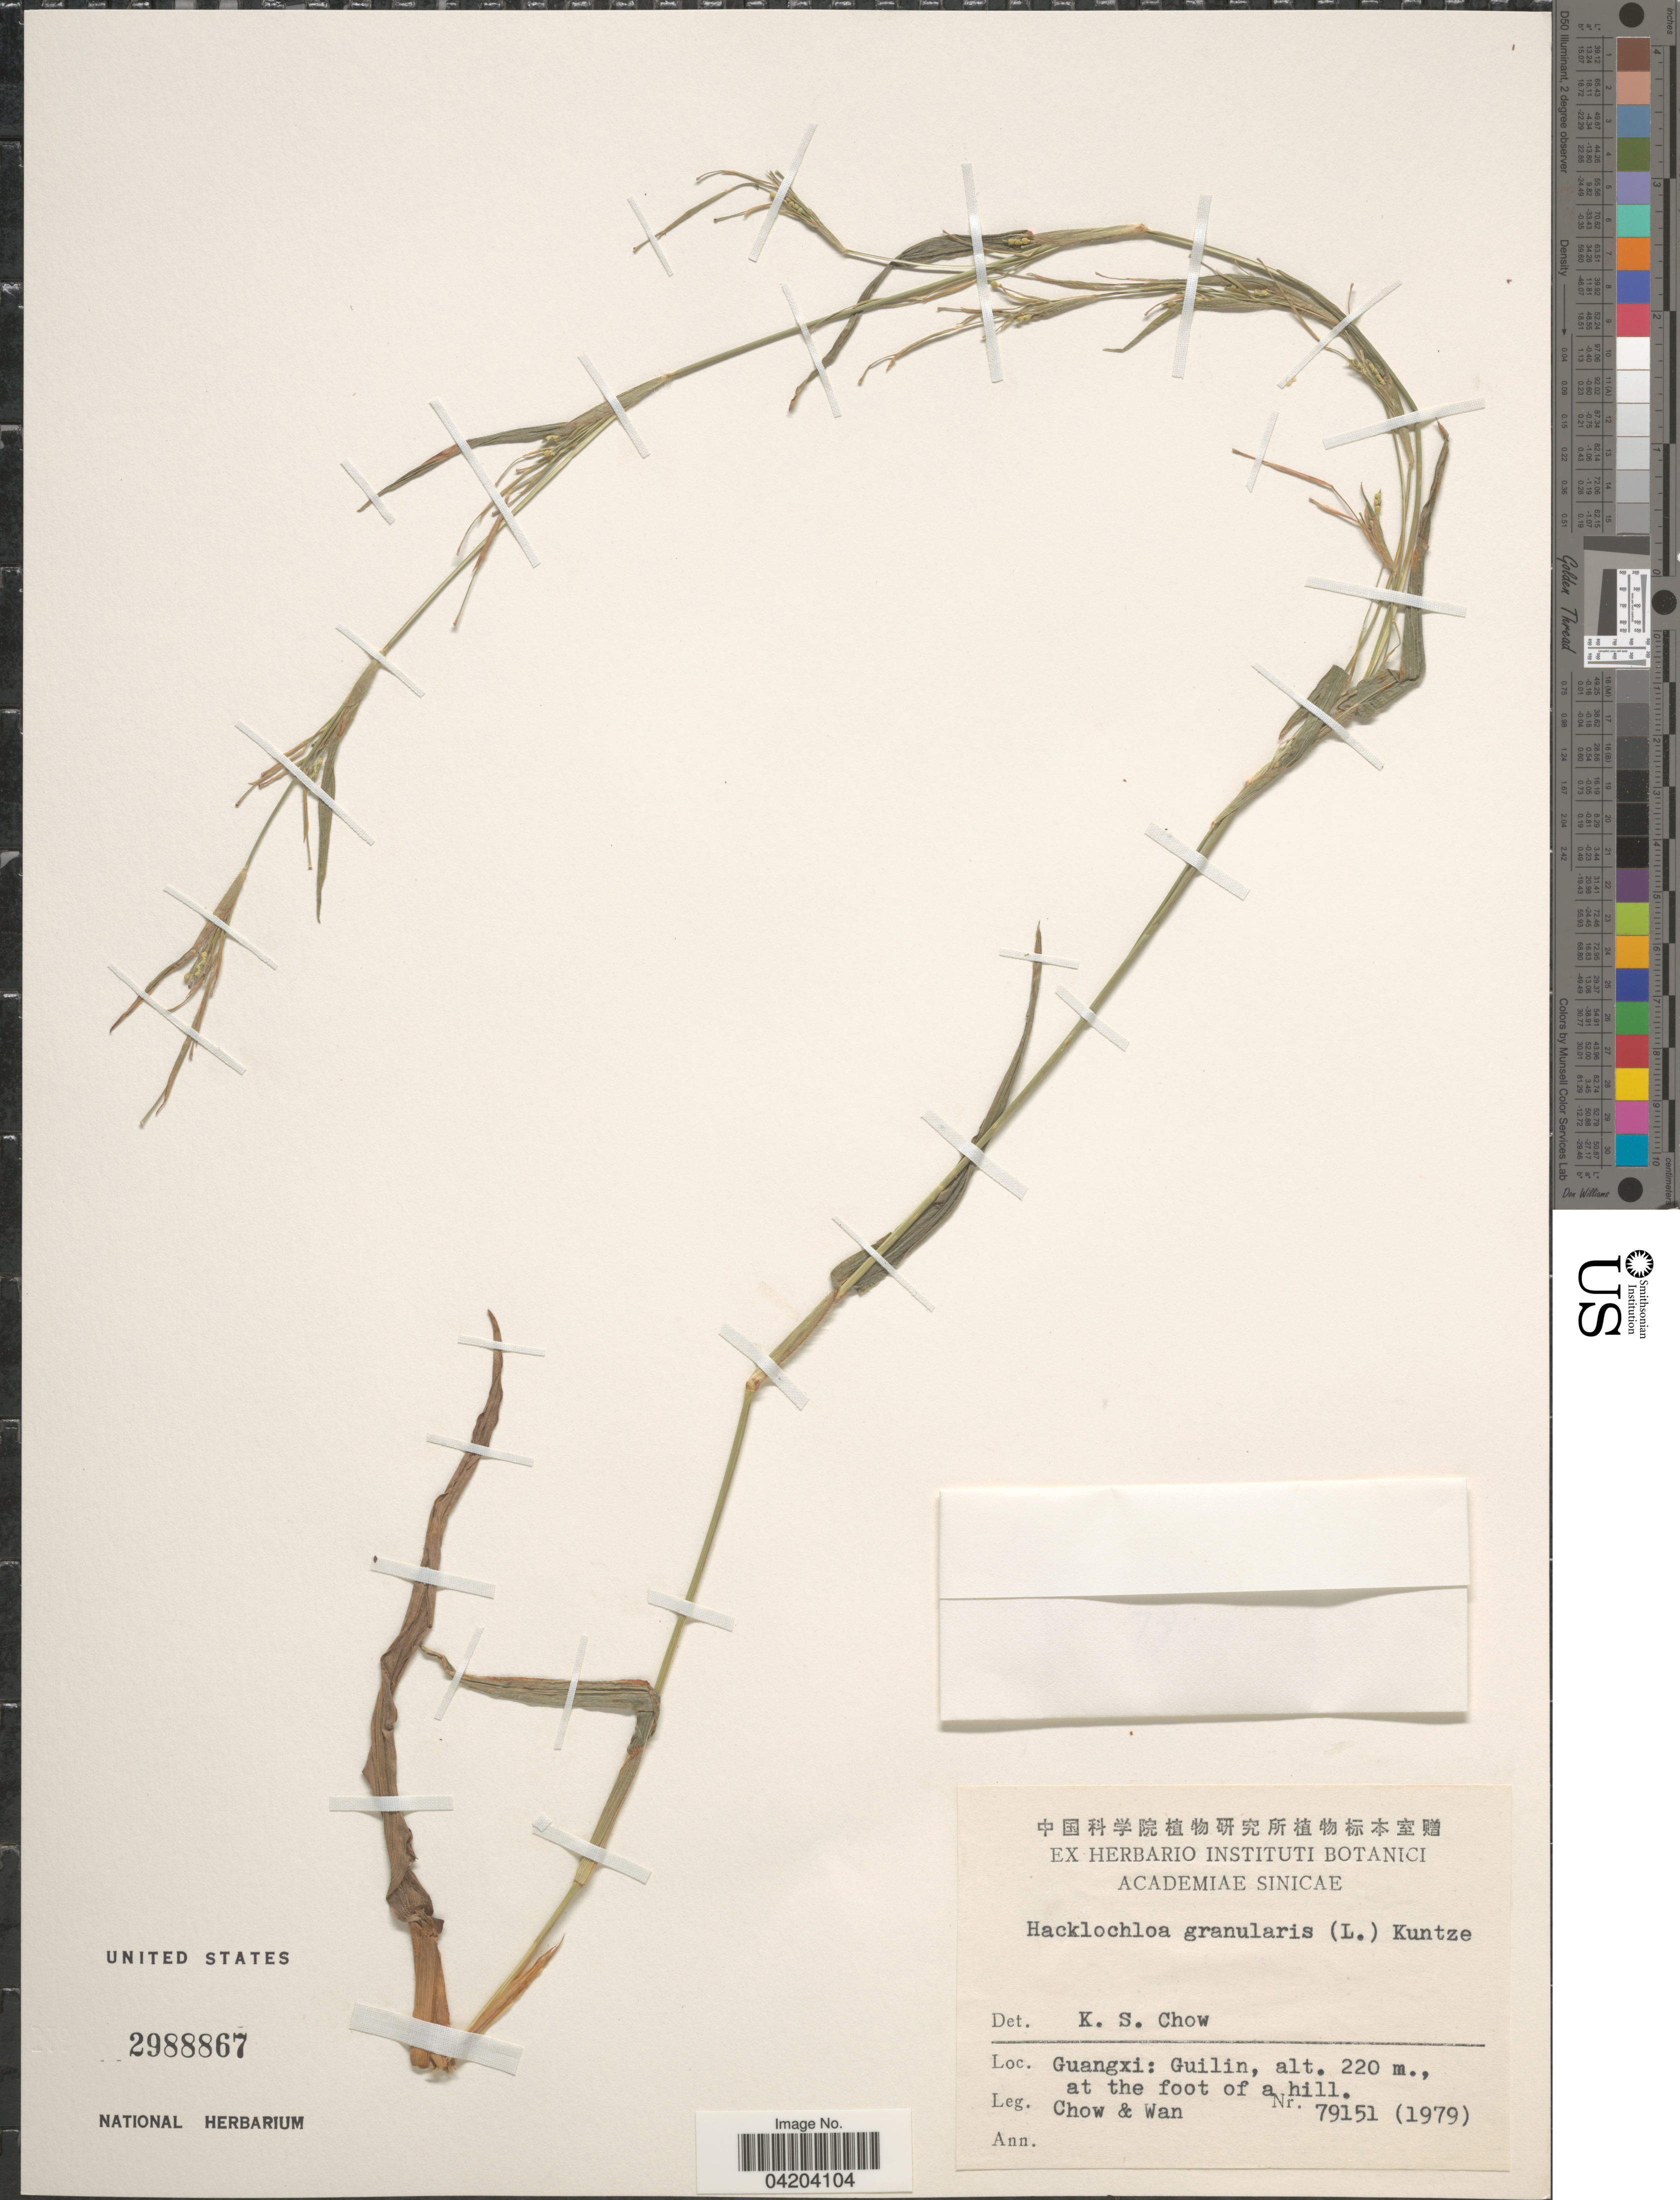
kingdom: Plantae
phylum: Tracheophyta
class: Liliopsida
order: Poales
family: Poaceae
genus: Mnesithea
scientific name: Mnesithea granularis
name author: (L.) de Koning & Sosef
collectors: Chow, -- & -. Wan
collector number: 79151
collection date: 1979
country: China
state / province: Guangxi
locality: Guilin.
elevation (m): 220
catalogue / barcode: US 2988867